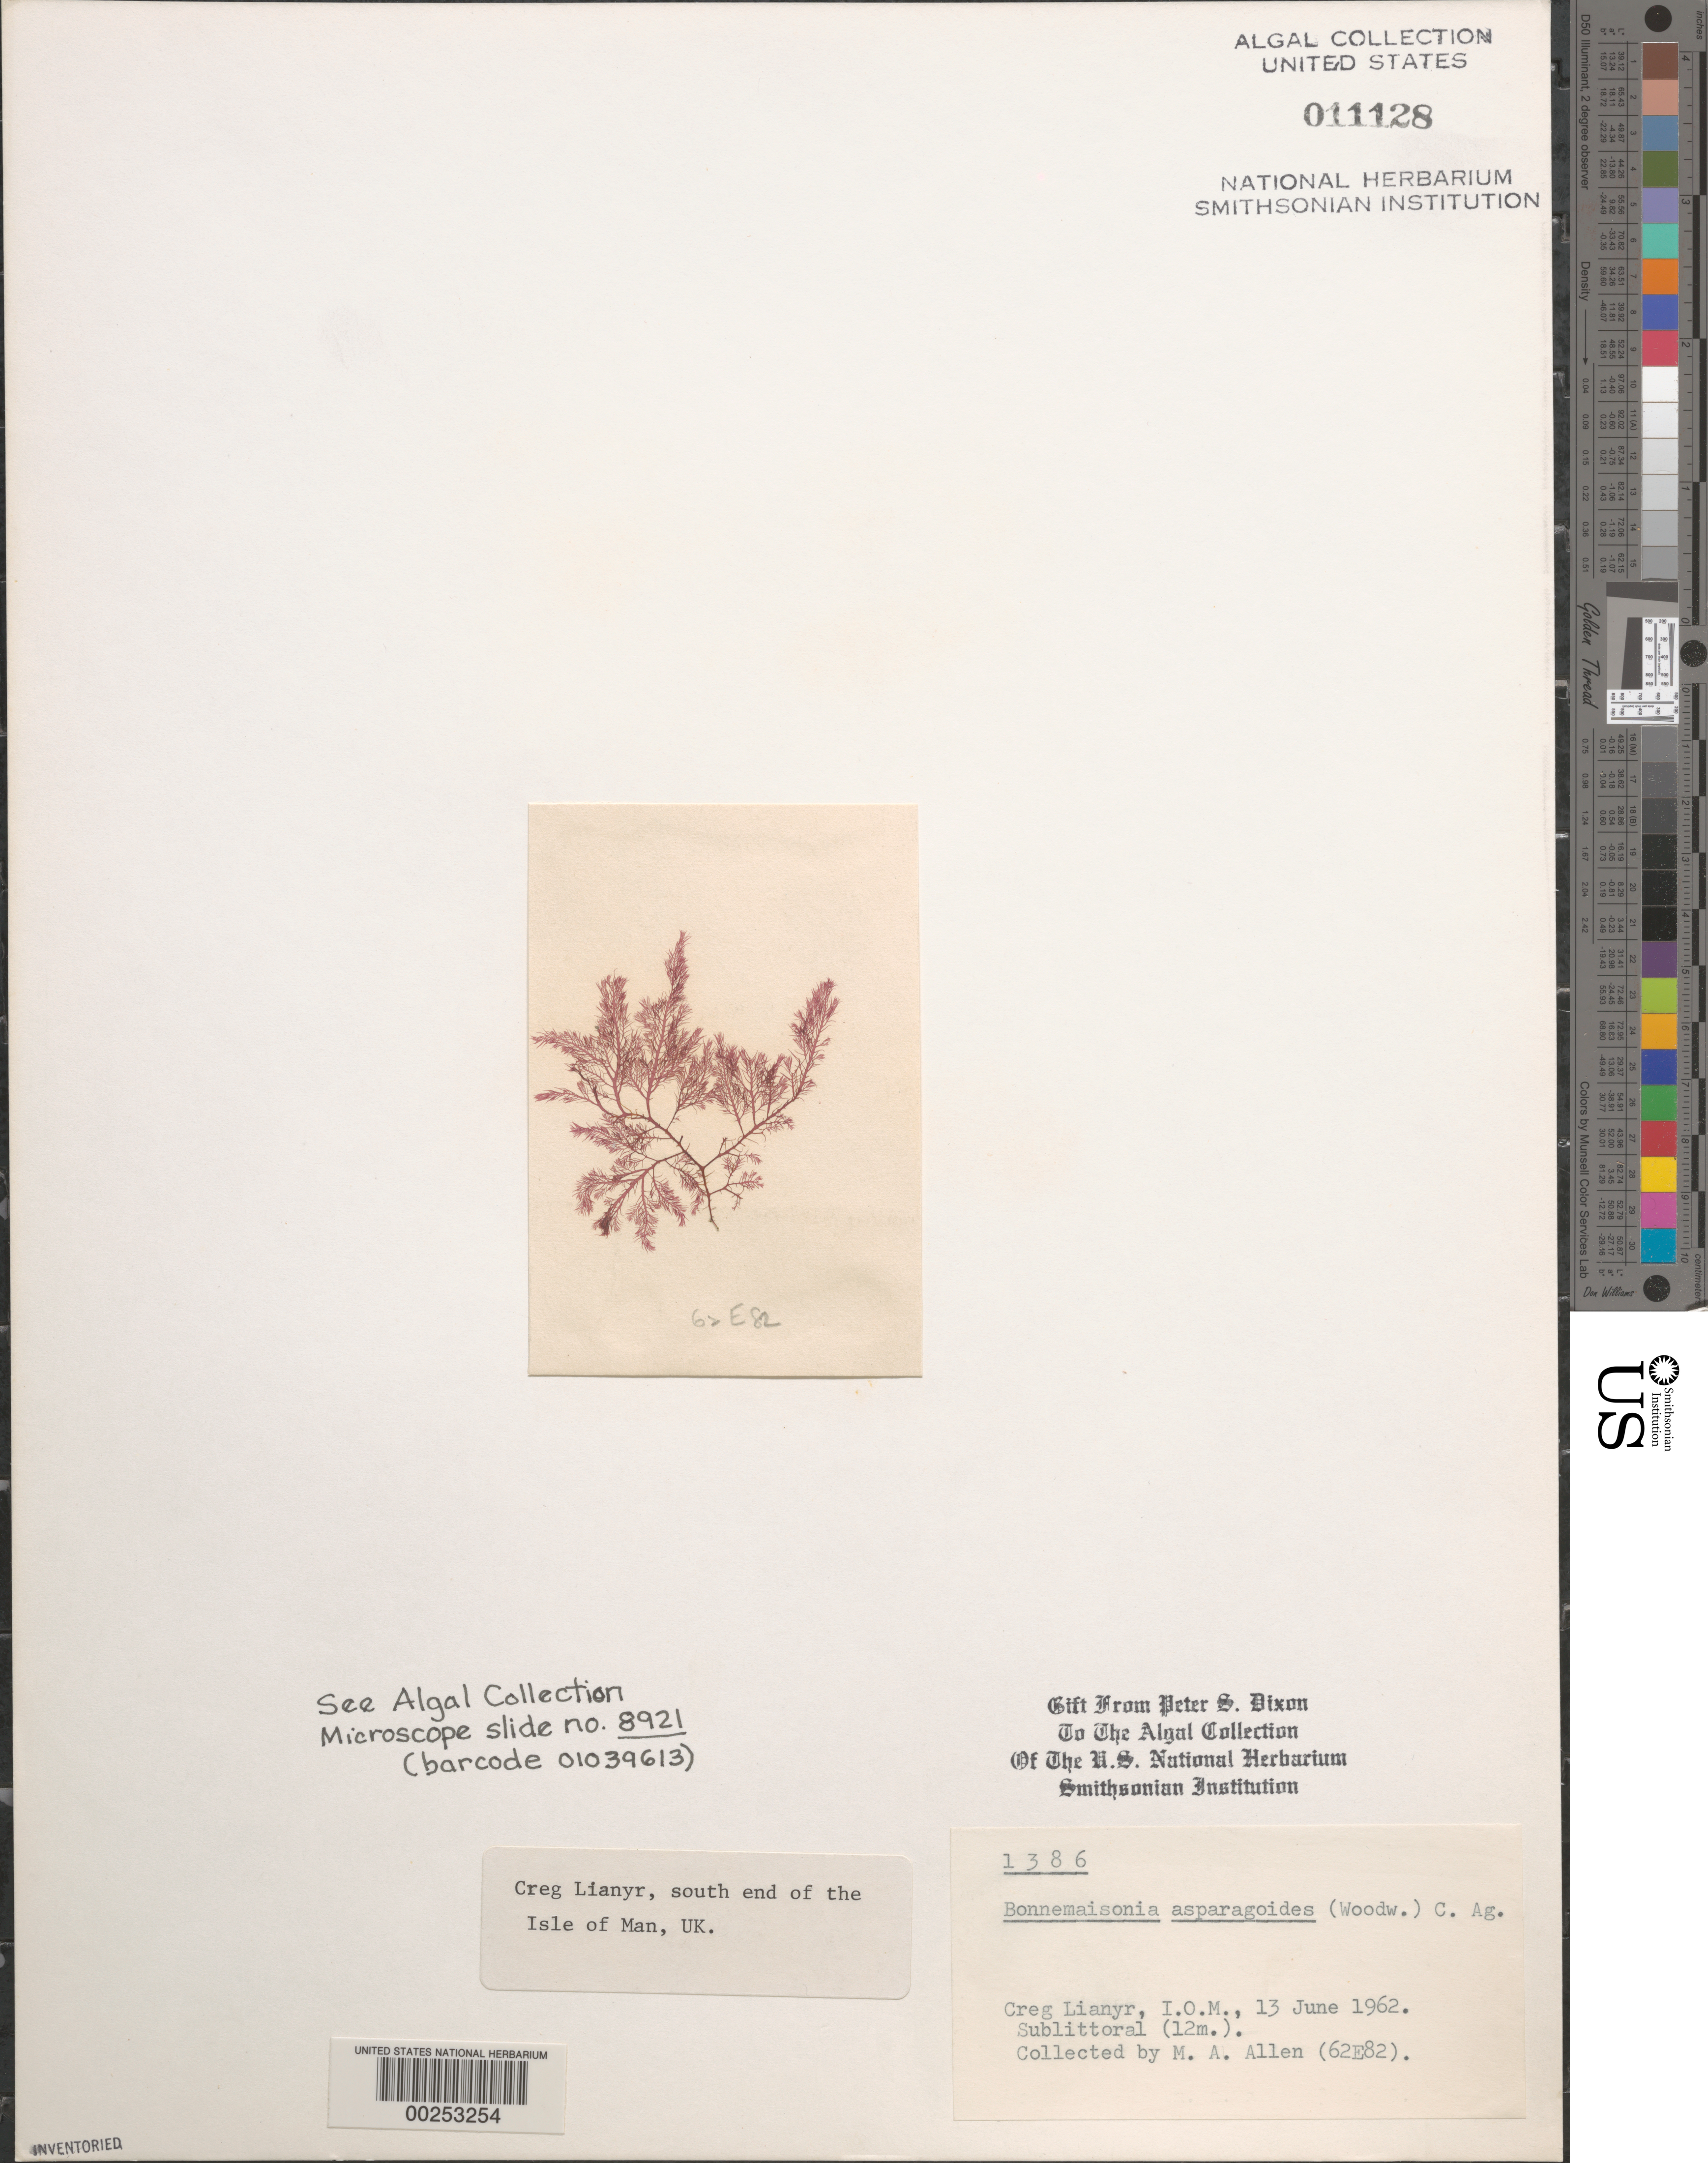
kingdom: Plantae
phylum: Rhodophyta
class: Florideophyceae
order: Bonnemaisoniales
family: Bonnemaisoniaceae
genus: Bonnemaisonia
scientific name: Bonnemaisonia asparagoides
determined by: Dixon, P. S.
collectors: M. A. Allen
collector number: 62E82 & PSD 1386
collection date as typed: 13 Jun 1962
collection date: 1962-06-13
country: United Kingdom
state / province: England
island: Isle of Man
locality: Creg Lianyr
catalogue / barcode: US 11128